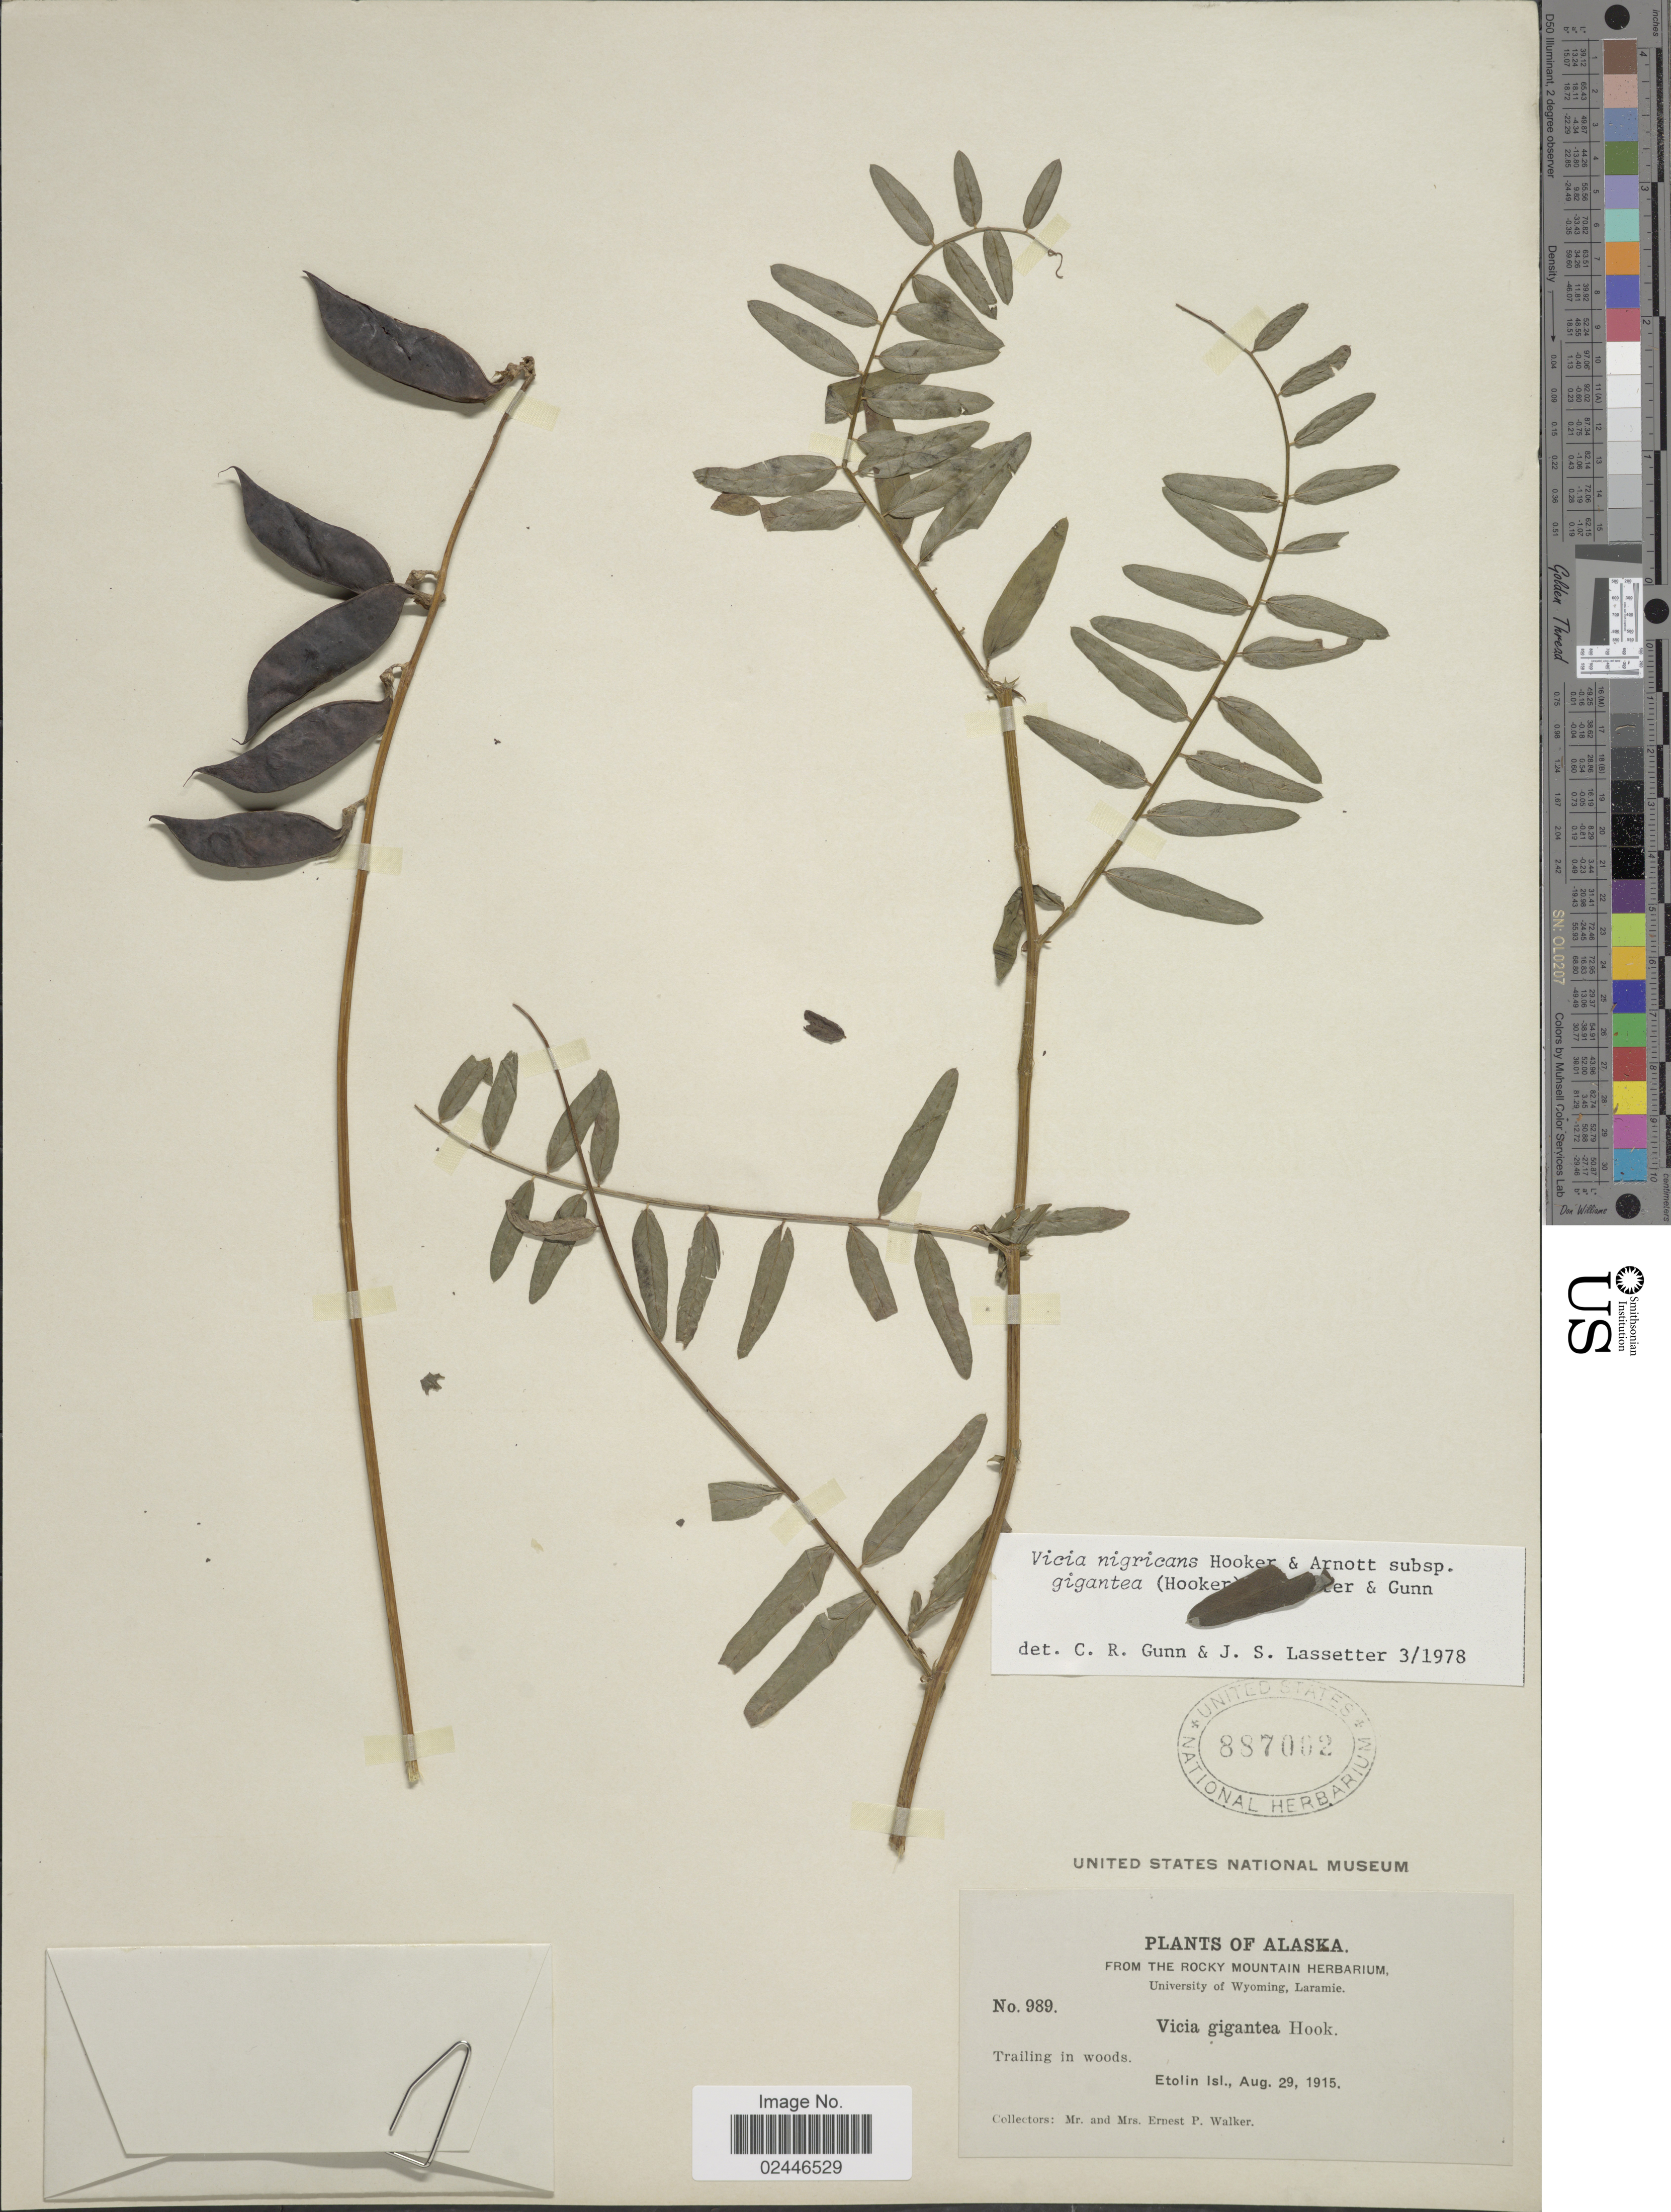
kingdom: Plantae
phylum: Tracheophyta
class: Magnoliopsida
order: Fabales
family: Fabaceae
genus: Vicia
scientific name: Vicia nigricans subsp. gigantea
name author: Hook. & Arn.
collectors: E. P. Walker & E. Walker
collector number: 989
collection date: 1915-08-29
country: United States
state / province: Alaska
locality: Etolin Isl.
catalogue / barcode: US 887002